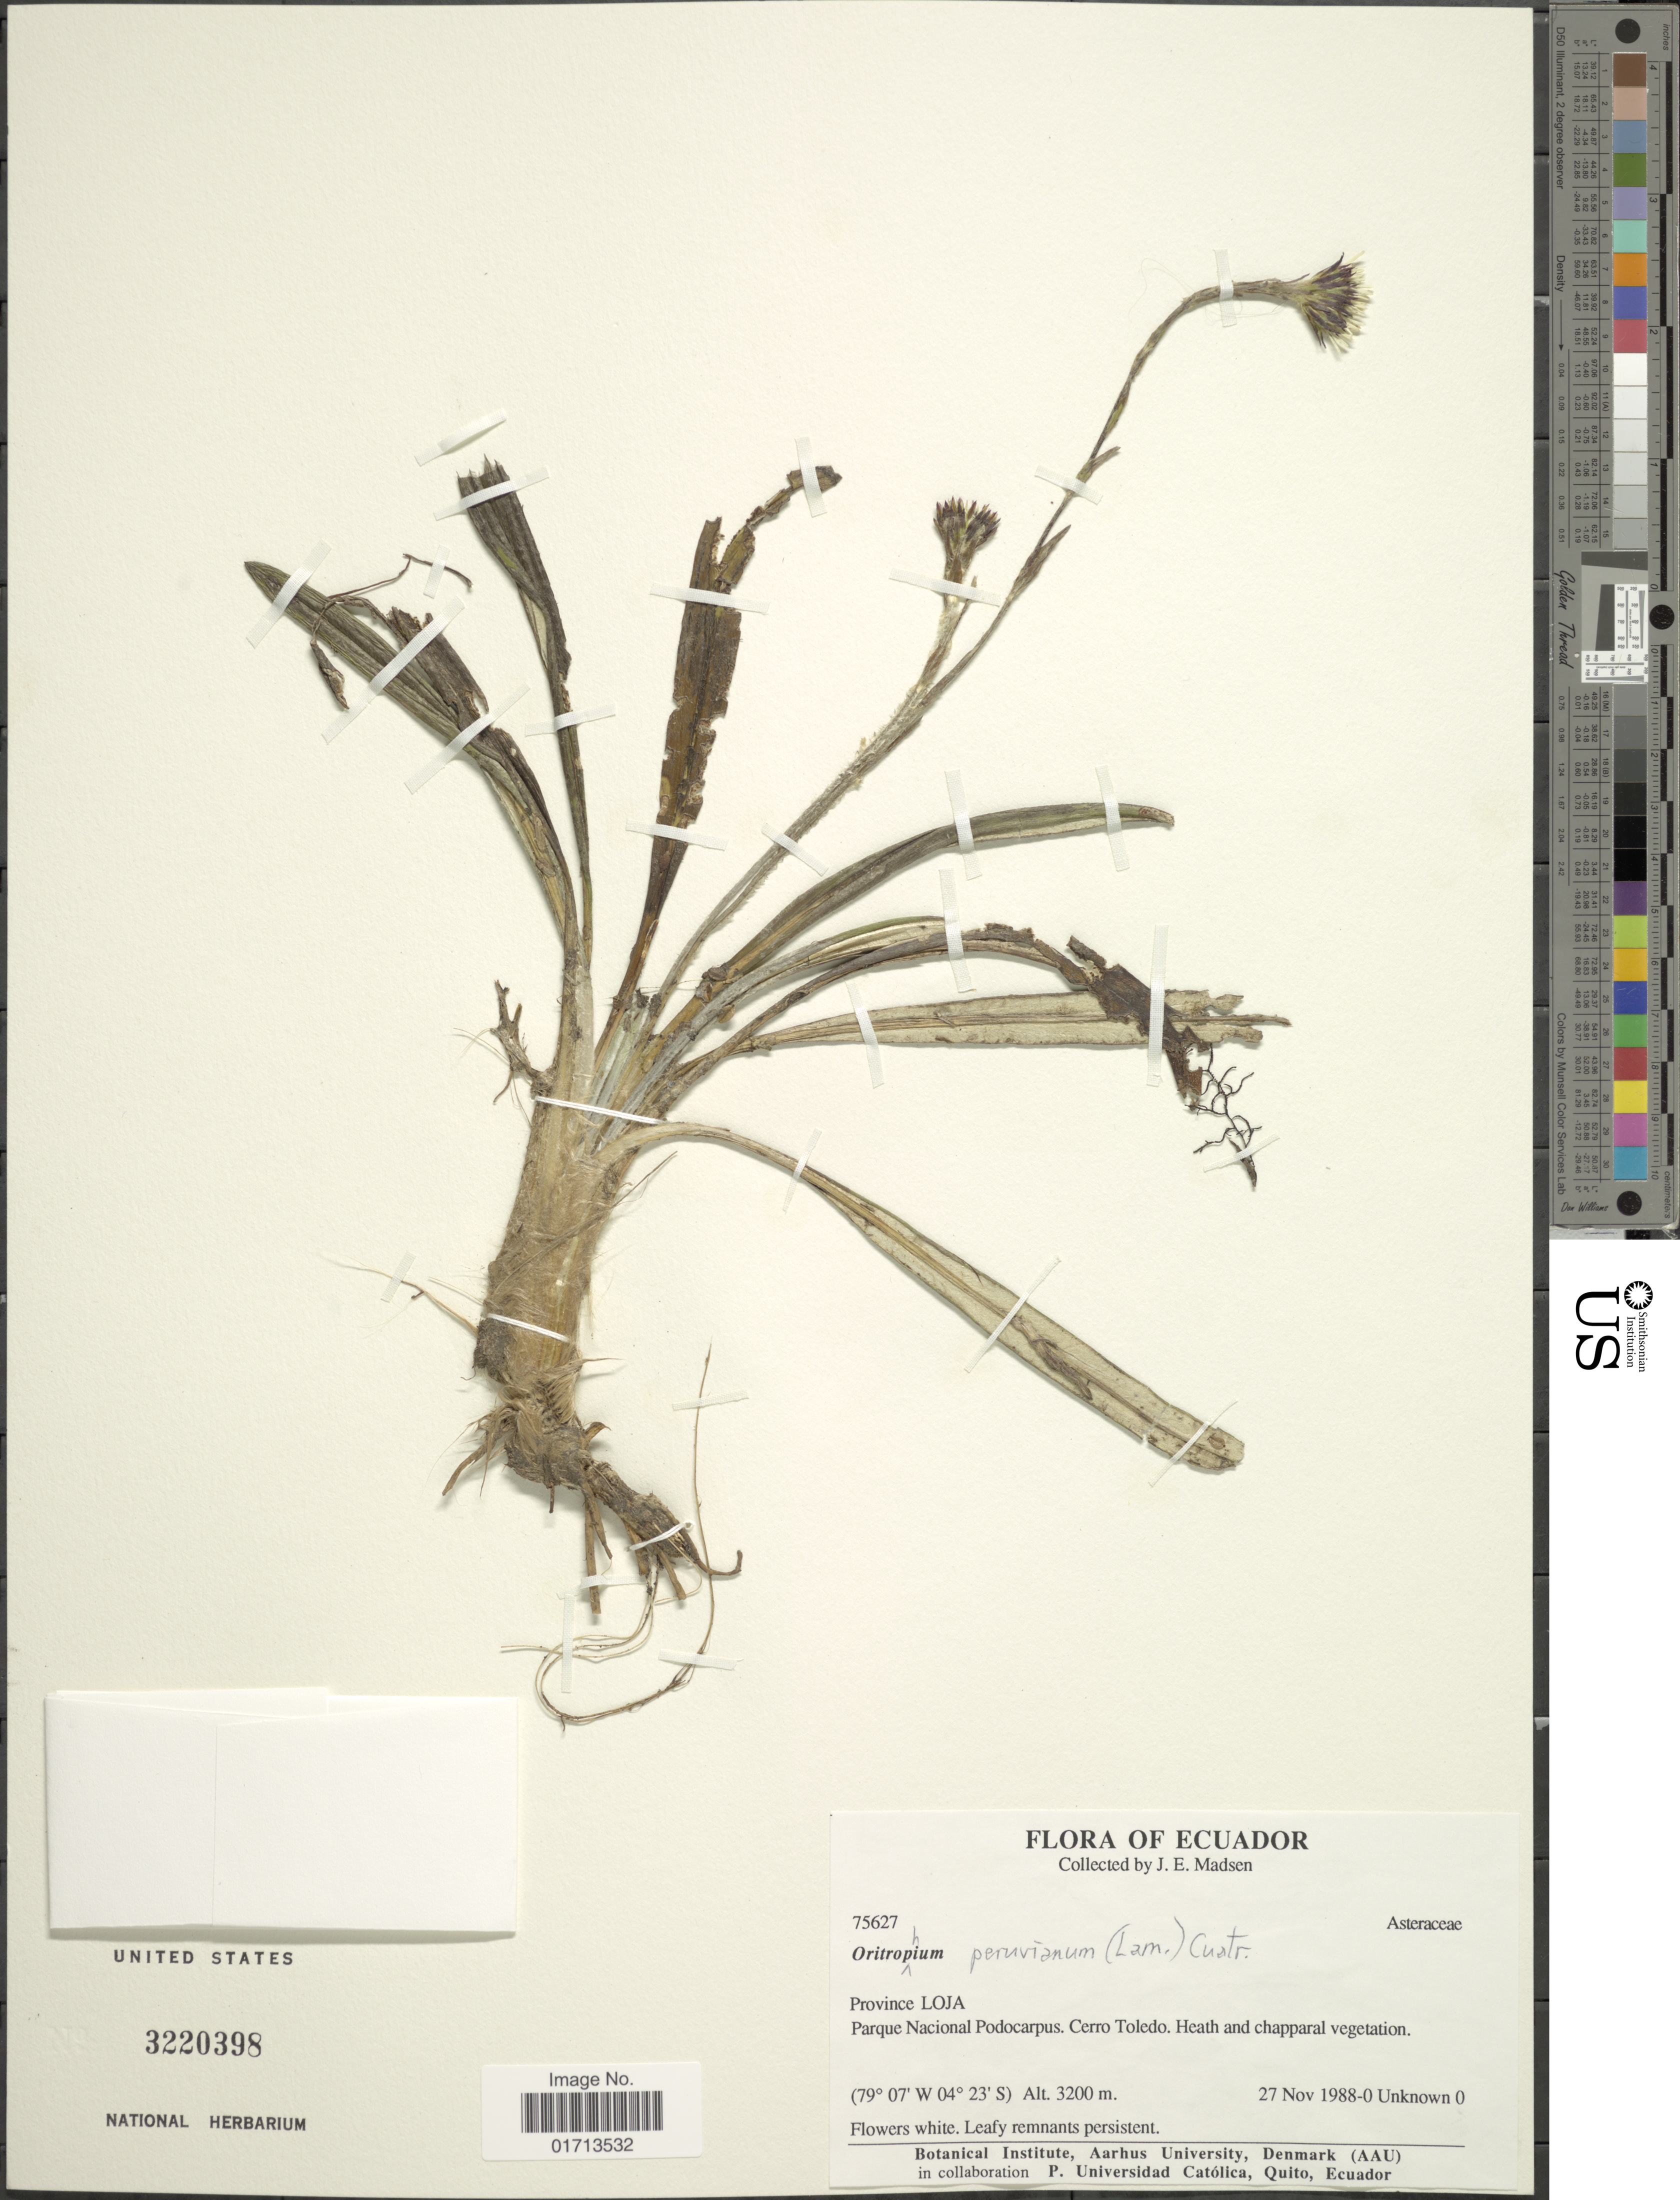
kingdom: Plantae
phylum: Tracheophyta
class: Magnoliopsida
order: Asterales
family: Asteraceae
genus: Oritrophium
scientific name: Oritrophium peruvianum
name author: (Lam.) Cuatrec.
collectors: J. E. Madsen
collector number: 75627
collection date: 1988-11-27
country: Ecuador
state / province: Loja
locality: Parque Nacional Podocarpus, Cerro Toledo.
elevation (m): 3200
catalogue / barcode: US 3220398